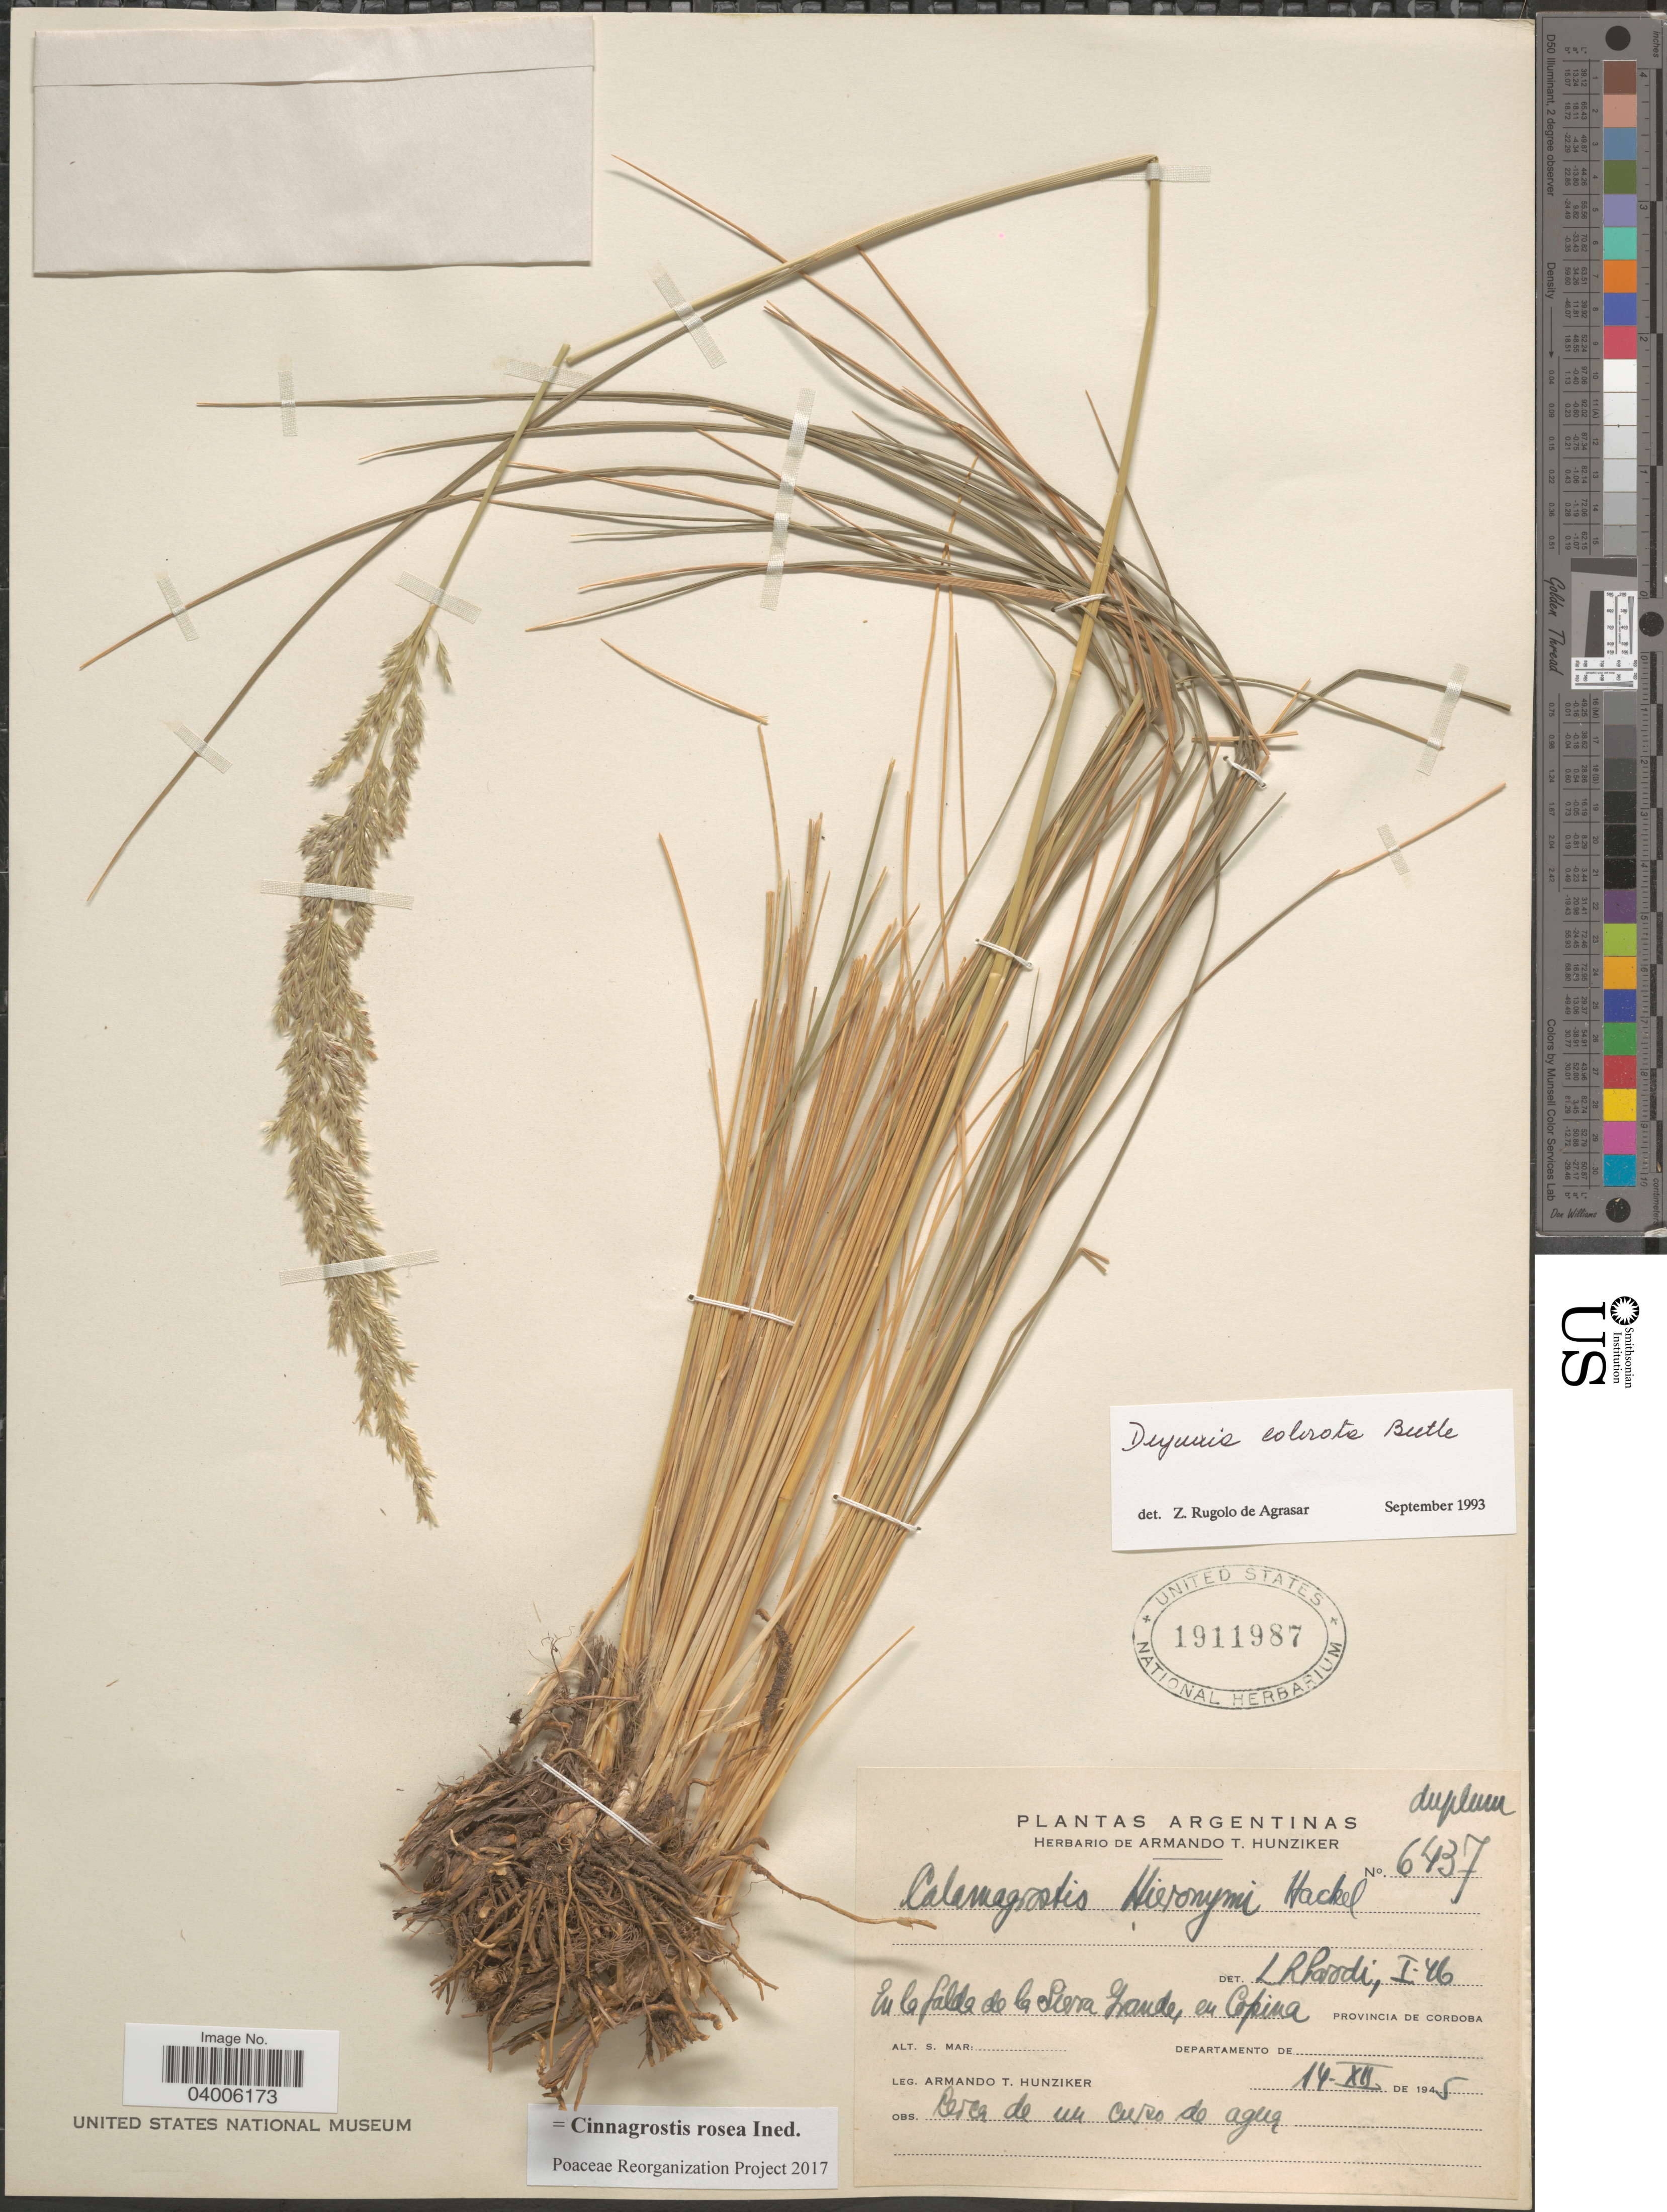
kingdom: Plantae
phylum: Tracheophyta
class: Liliopsida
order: Poales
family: Poaceae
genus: Cinnagrostis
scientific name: Cinnagrostis rosea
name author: (Griseb.) P.M. Peterson et al.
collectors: A. T. Hunziker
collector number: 6437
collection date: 1945-12-14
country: Argentina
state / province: Cordoba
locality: En la falda de la Sierra Grande, en Copina.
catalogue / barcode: US 1911987